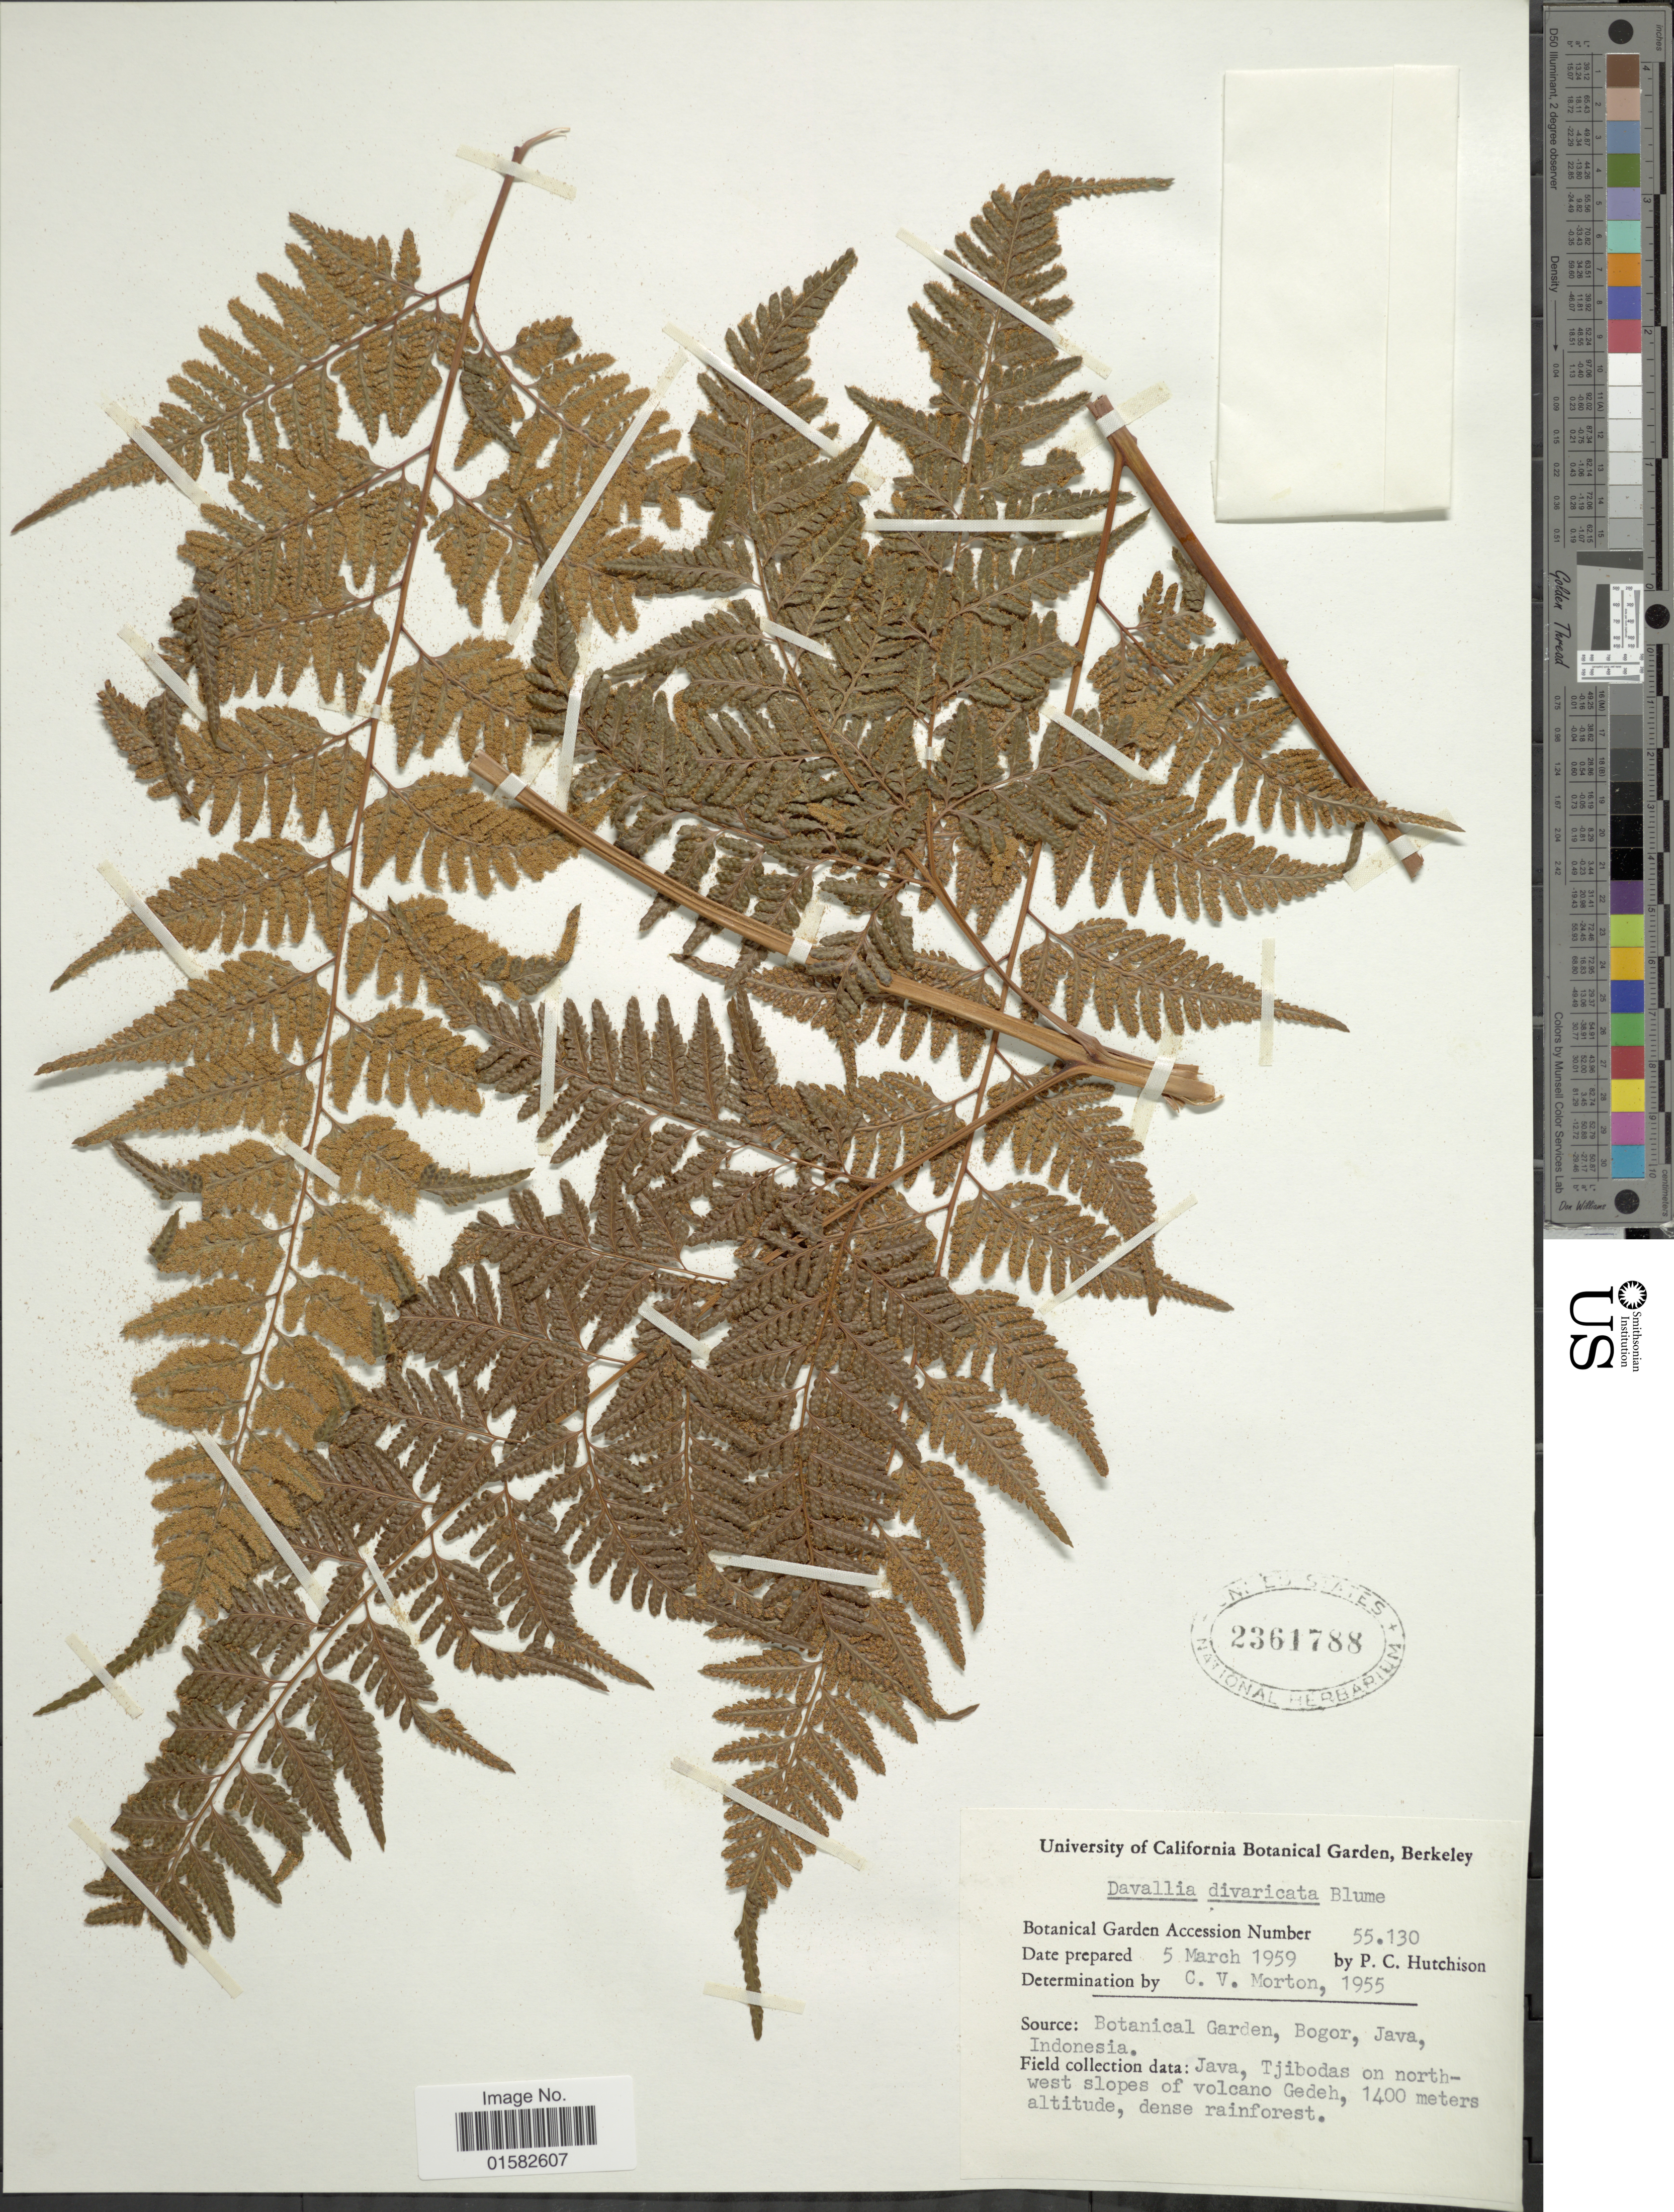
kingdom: Plantae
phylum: Tracheophyta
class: Polypodiopsida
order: Polypodiales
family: Davalliaceae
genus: Davallia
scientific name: Davallia divaricata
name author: Blume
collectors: P. C. Hutchison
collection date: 1959-03-05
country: United States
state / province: California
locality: University of California Botanical Garden, Berkely, Botanical GardenAccession Number 55.130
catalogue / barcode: US 2361788